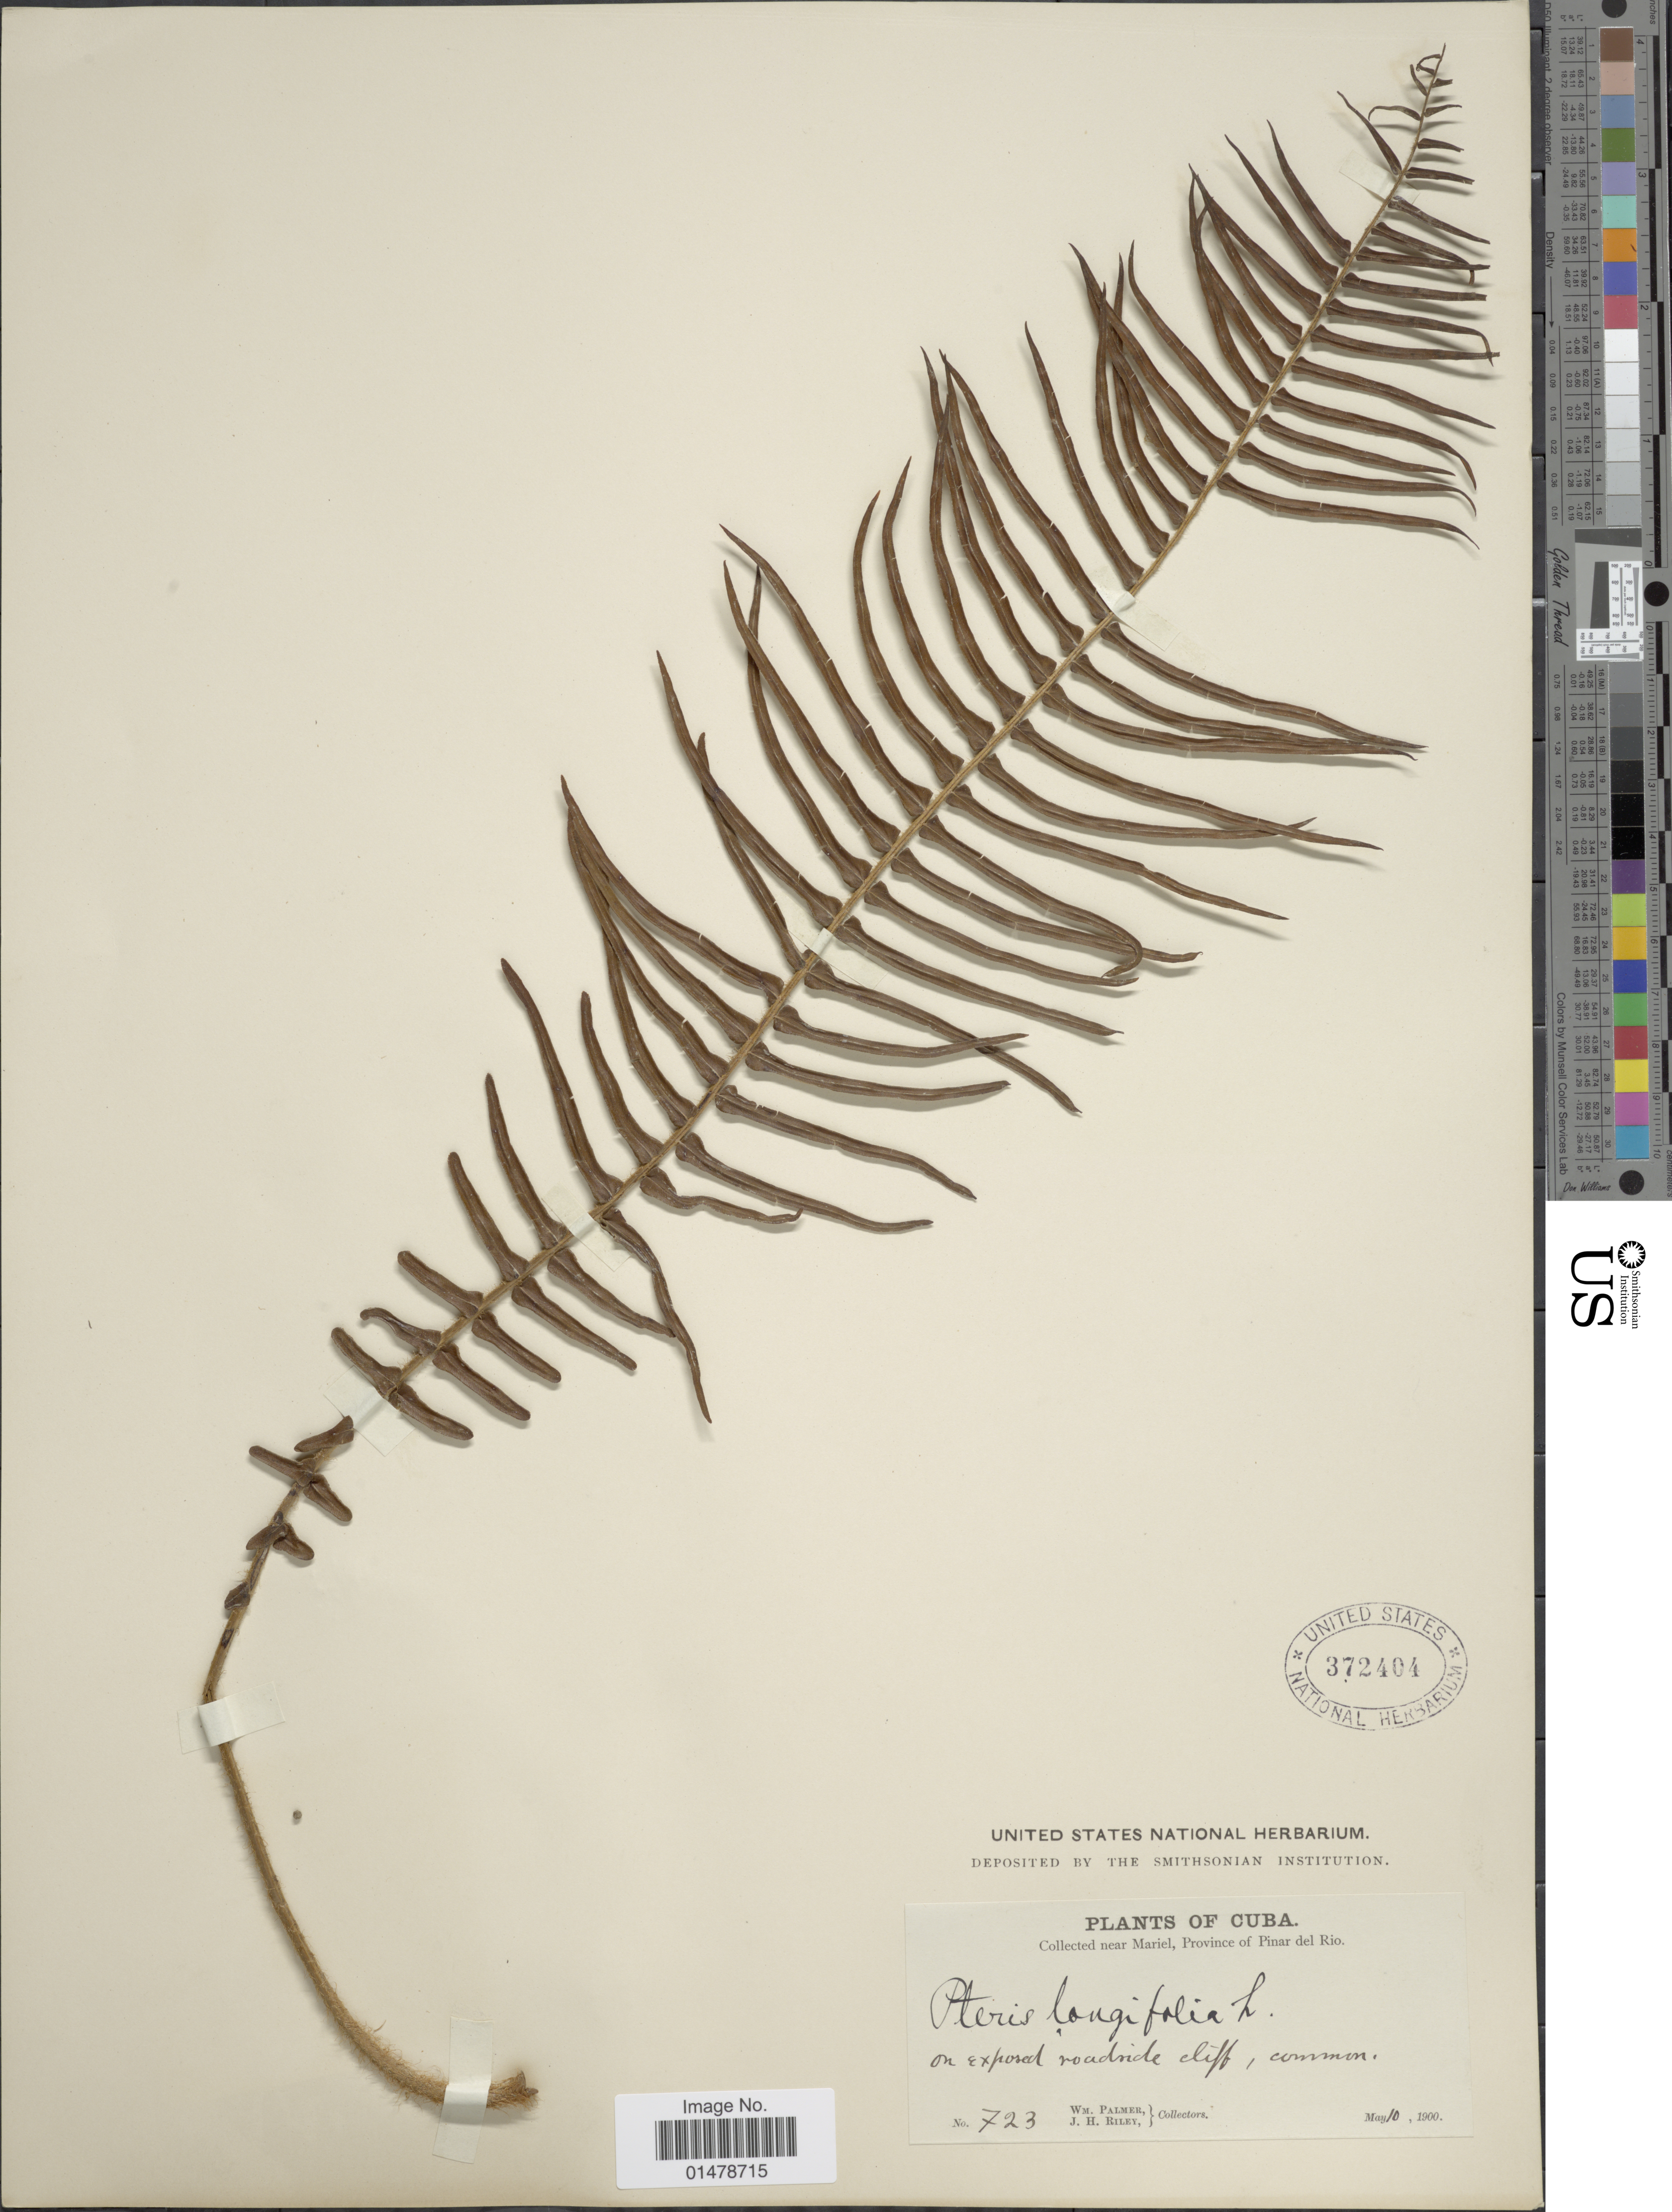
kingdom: Plantae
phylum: Tracheophyta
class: Polypodiopsida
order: Polypodiales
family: Pteridaceae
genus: Pteris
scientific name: Pteris longifolia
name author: L.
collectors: W. Palmer & J. H. Riley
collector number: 723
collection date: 1900-05-10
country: Cuba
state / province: Pinar del Río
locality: Near Mariel, Province of Pinar del Rio.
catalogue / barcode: US 372404